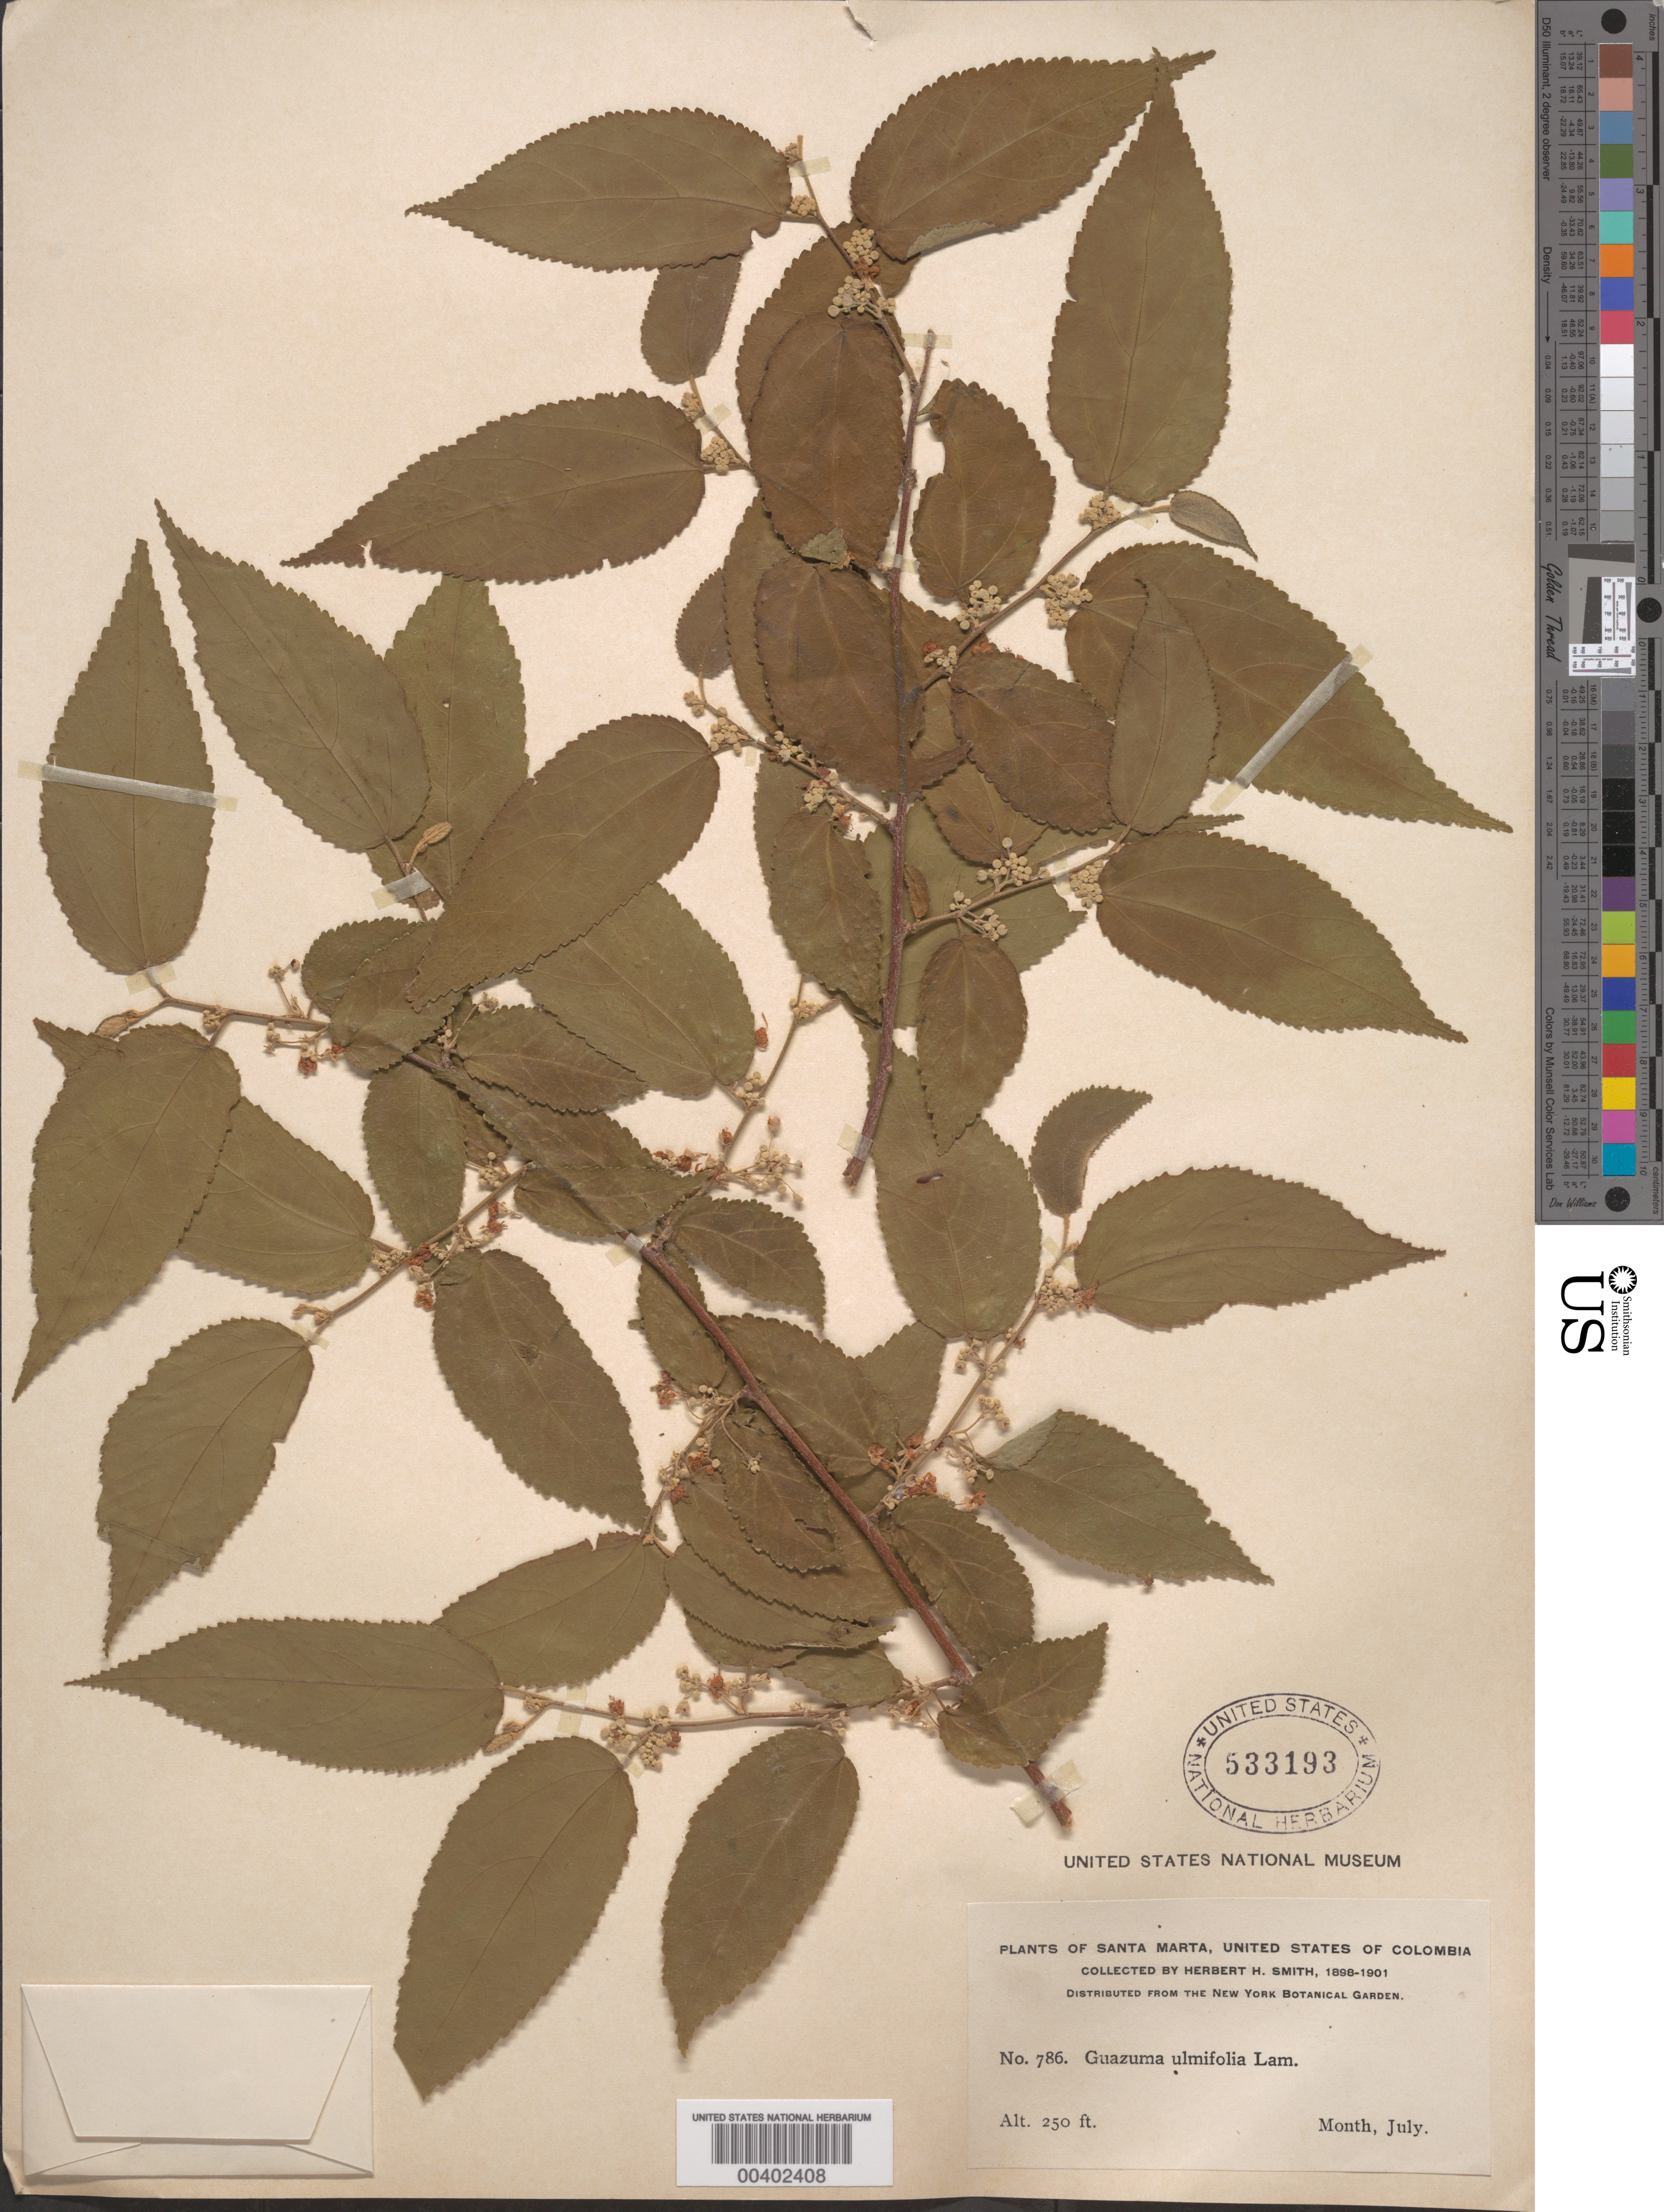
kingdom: Plantae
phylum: Tracheophyta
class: Magnoliopsida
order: Malvales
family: Malvaceae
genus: Guazuma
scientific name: Guazuma ulmifolia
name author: Lam.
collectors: Herbert H. Smith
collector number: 786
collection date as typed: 1898 to -- --- 1901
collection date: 1898/1901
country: Colombia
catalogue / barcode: US 533193